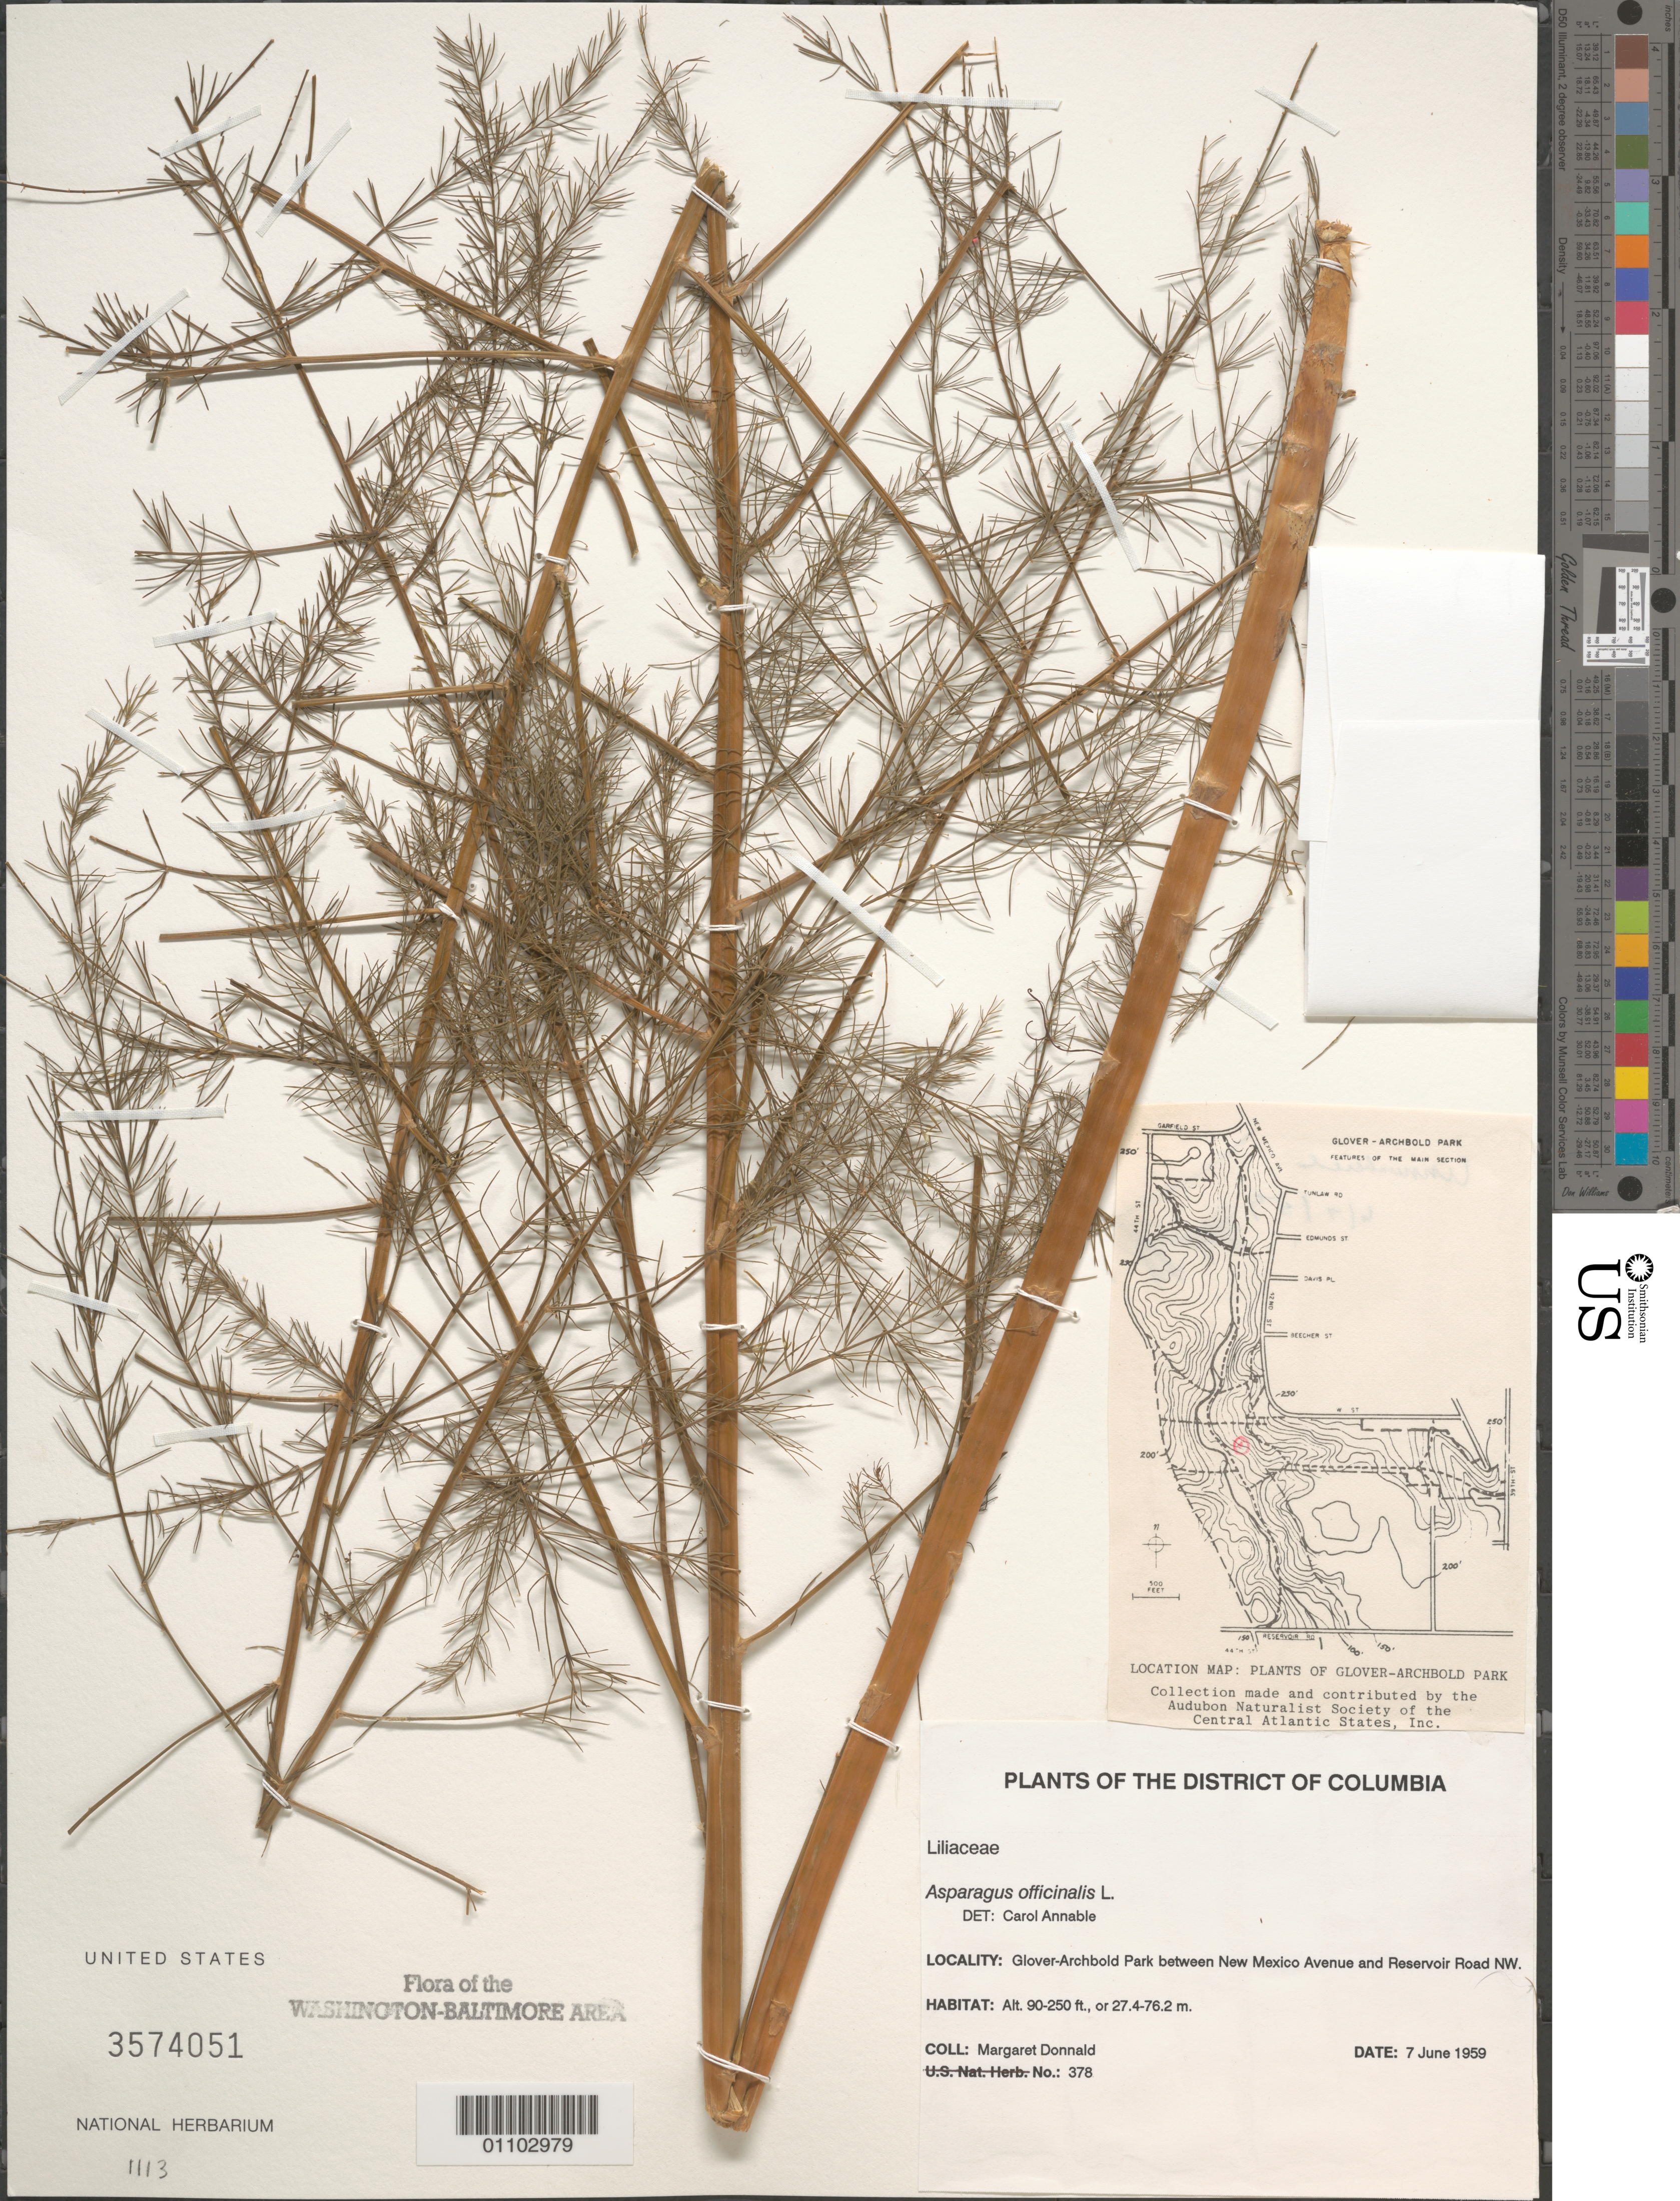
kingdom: Plantae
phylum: Tracheophyta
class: Liliopsida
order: Asparagales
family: Asparagaceae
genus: Asparagus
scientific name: Asparagus officinalis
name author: L.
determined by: Annable, C. R.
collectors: M. Donnald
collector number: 378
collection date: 1959-06-07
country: United States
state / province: District of Columbia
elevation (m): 27.4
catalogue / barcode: US 3574051